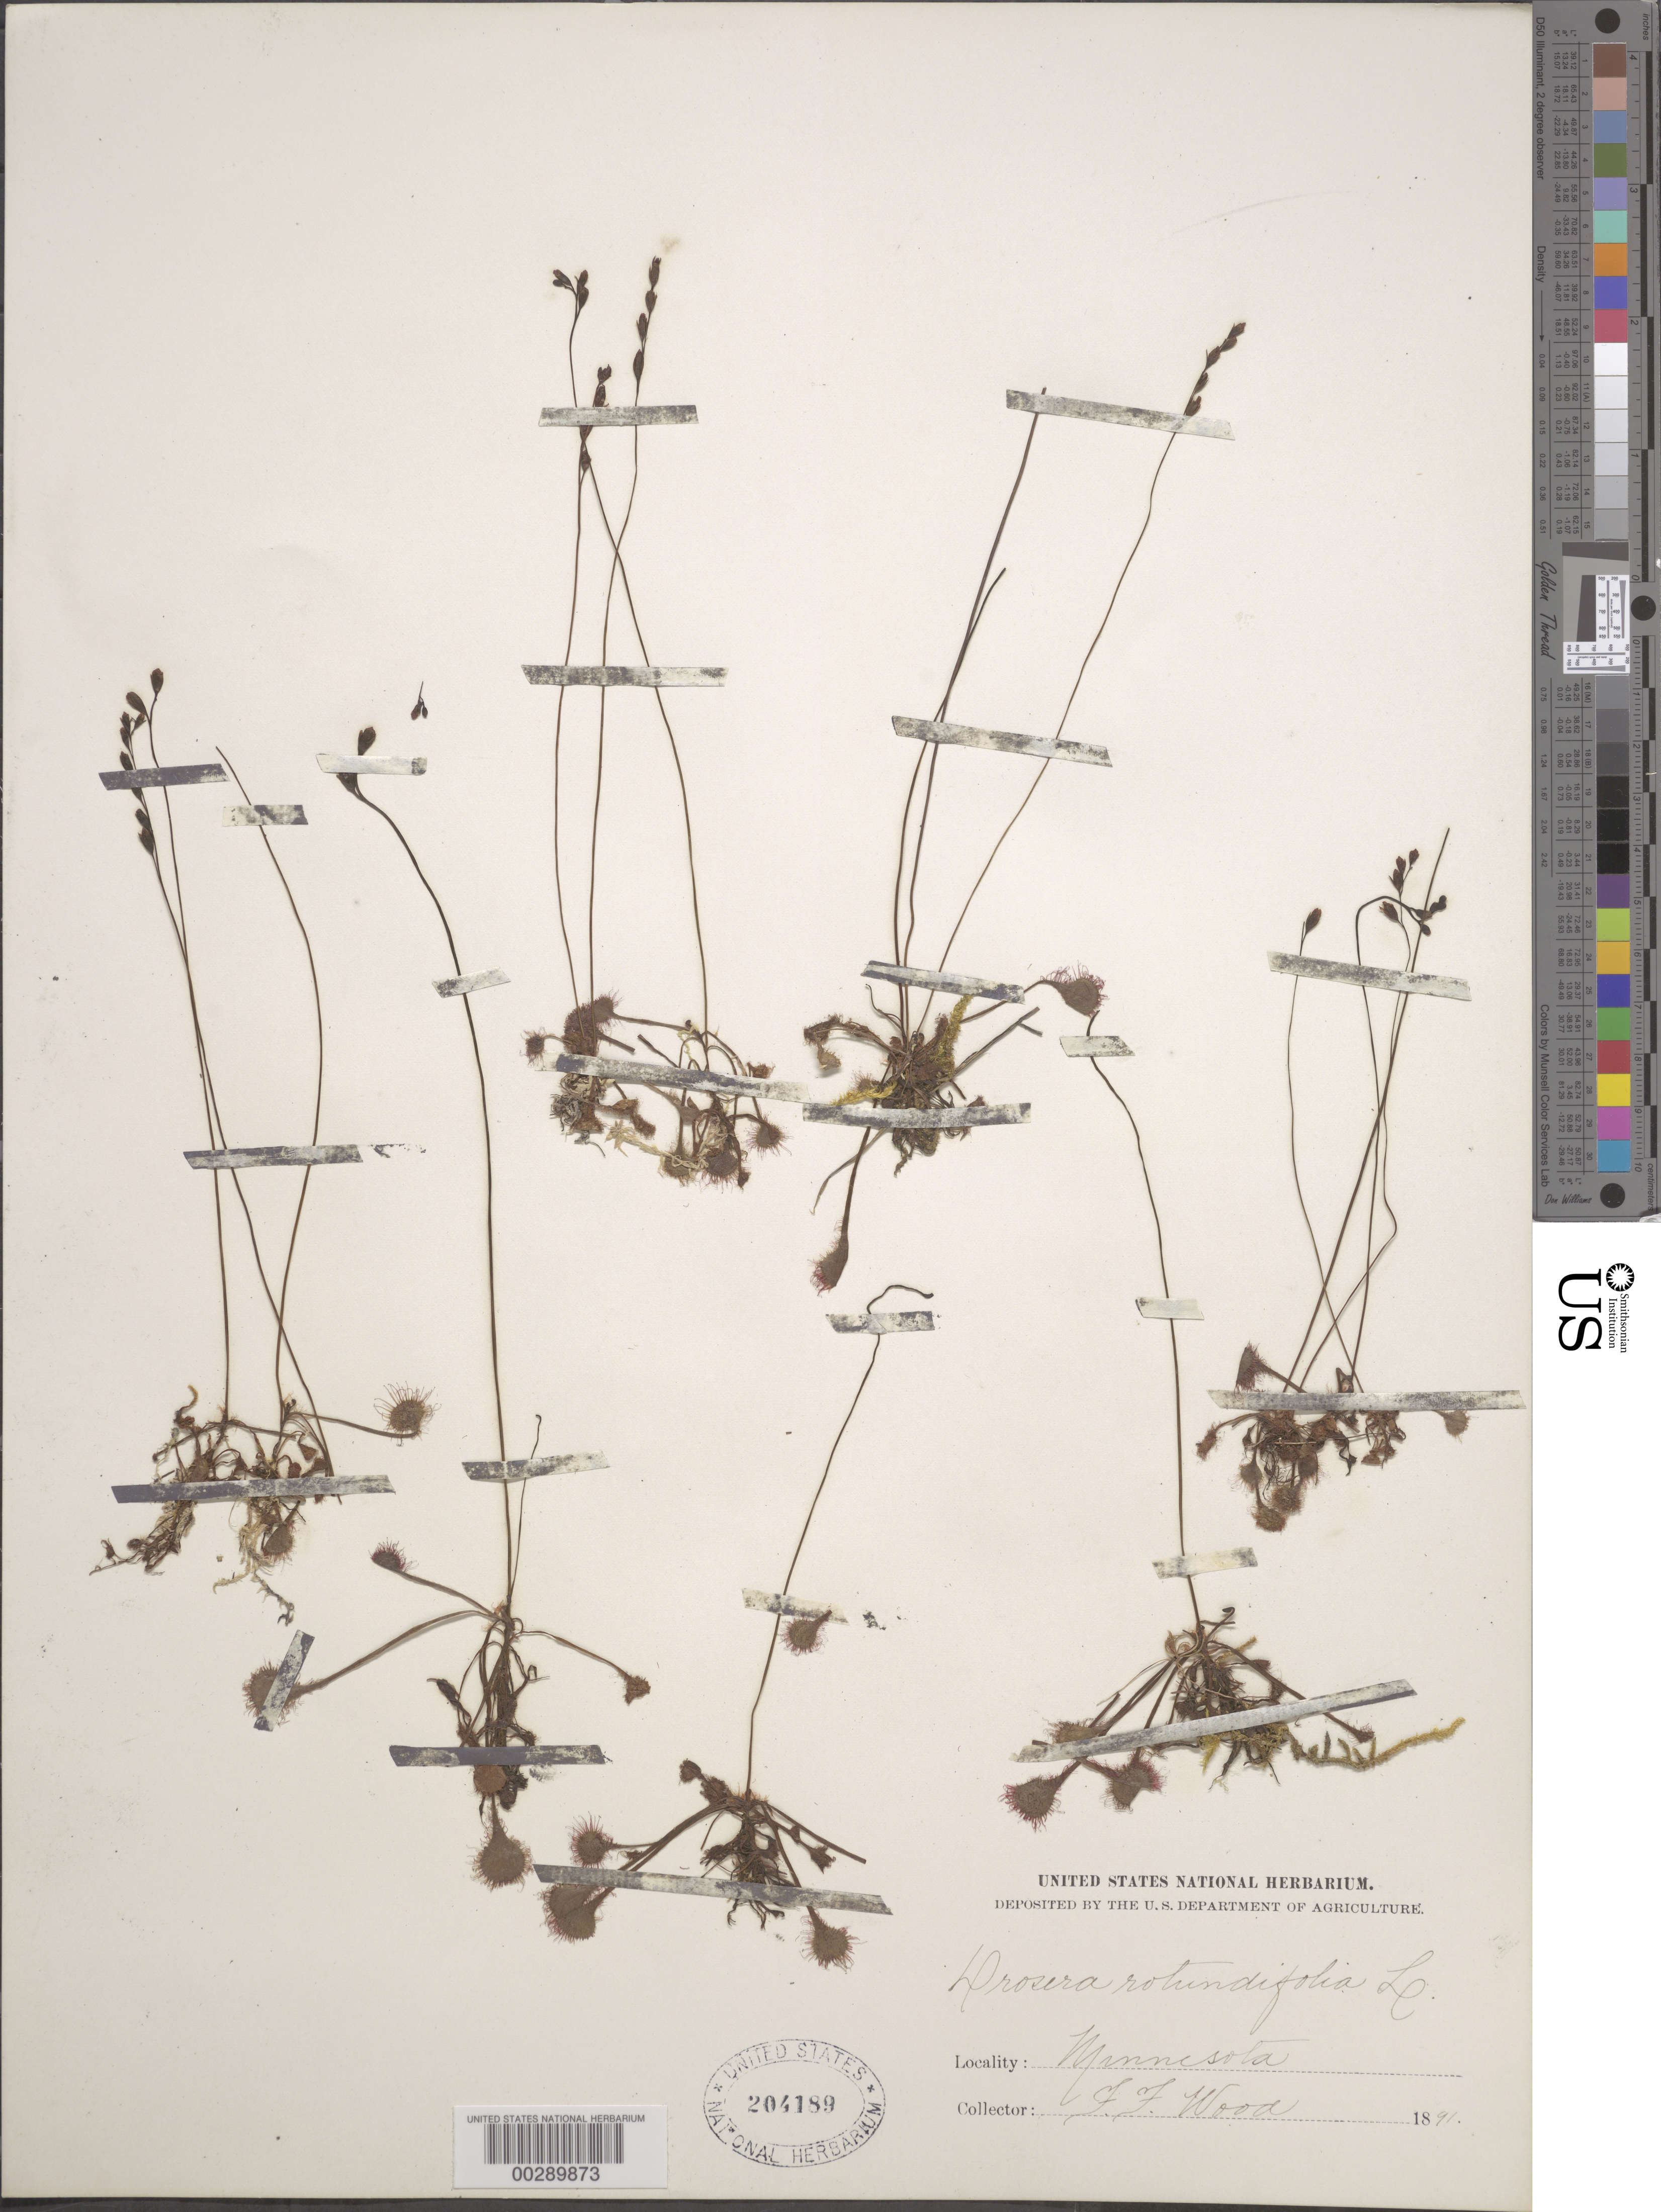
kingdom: Plantae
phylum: Tracheophyta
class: Magnoliopsida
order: Caryophyllales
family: Droseraceae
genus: Drosera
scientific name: Drosera rotundifolia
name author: L.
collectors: F. Wood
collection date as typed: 1891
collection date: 1891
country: United States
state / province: Minnesota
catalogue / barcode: US 204189